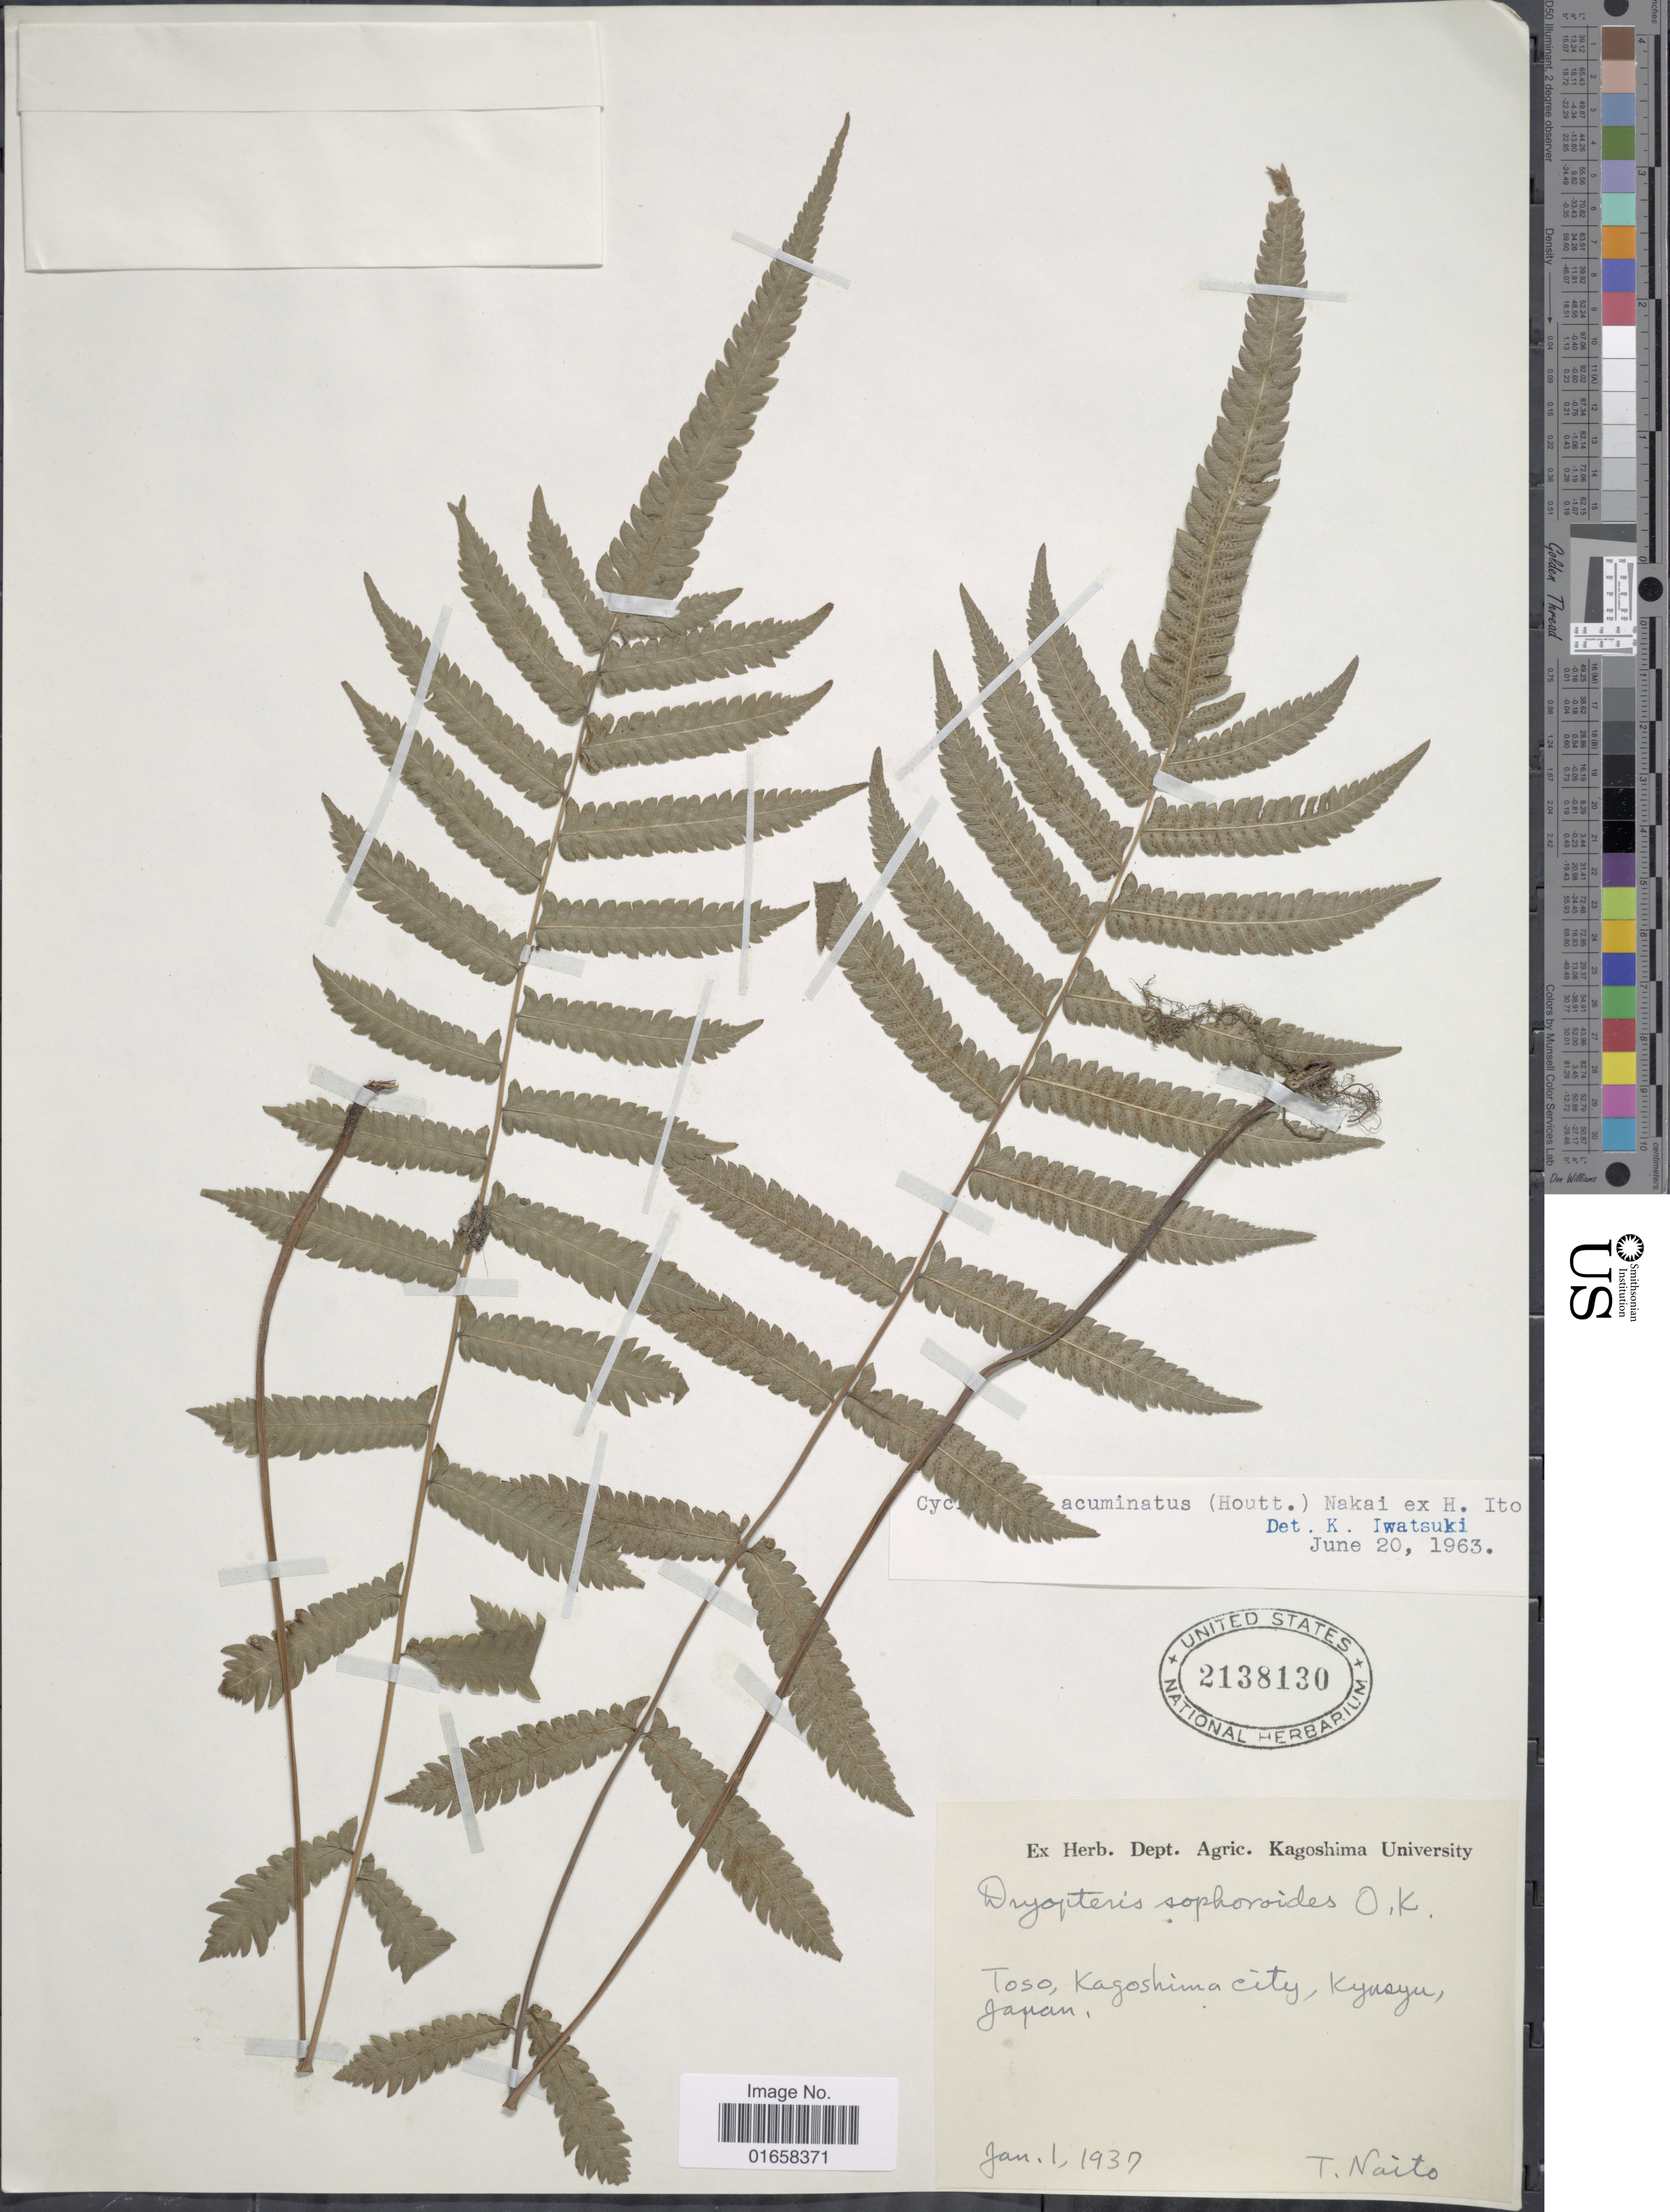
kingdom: Plantae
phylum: Tracheophyta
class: Polypodiopsida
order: Polypodiales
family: Thelypteridaceae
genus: Christella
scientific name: Christella acuminata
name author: (Houtt.) H. Lév.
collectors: T. Naito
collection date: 1937-01-01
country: Japan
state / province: Kagosima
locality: Toso, Kagoshima city, Kyusyu, Japan.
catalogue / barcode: US 2138130